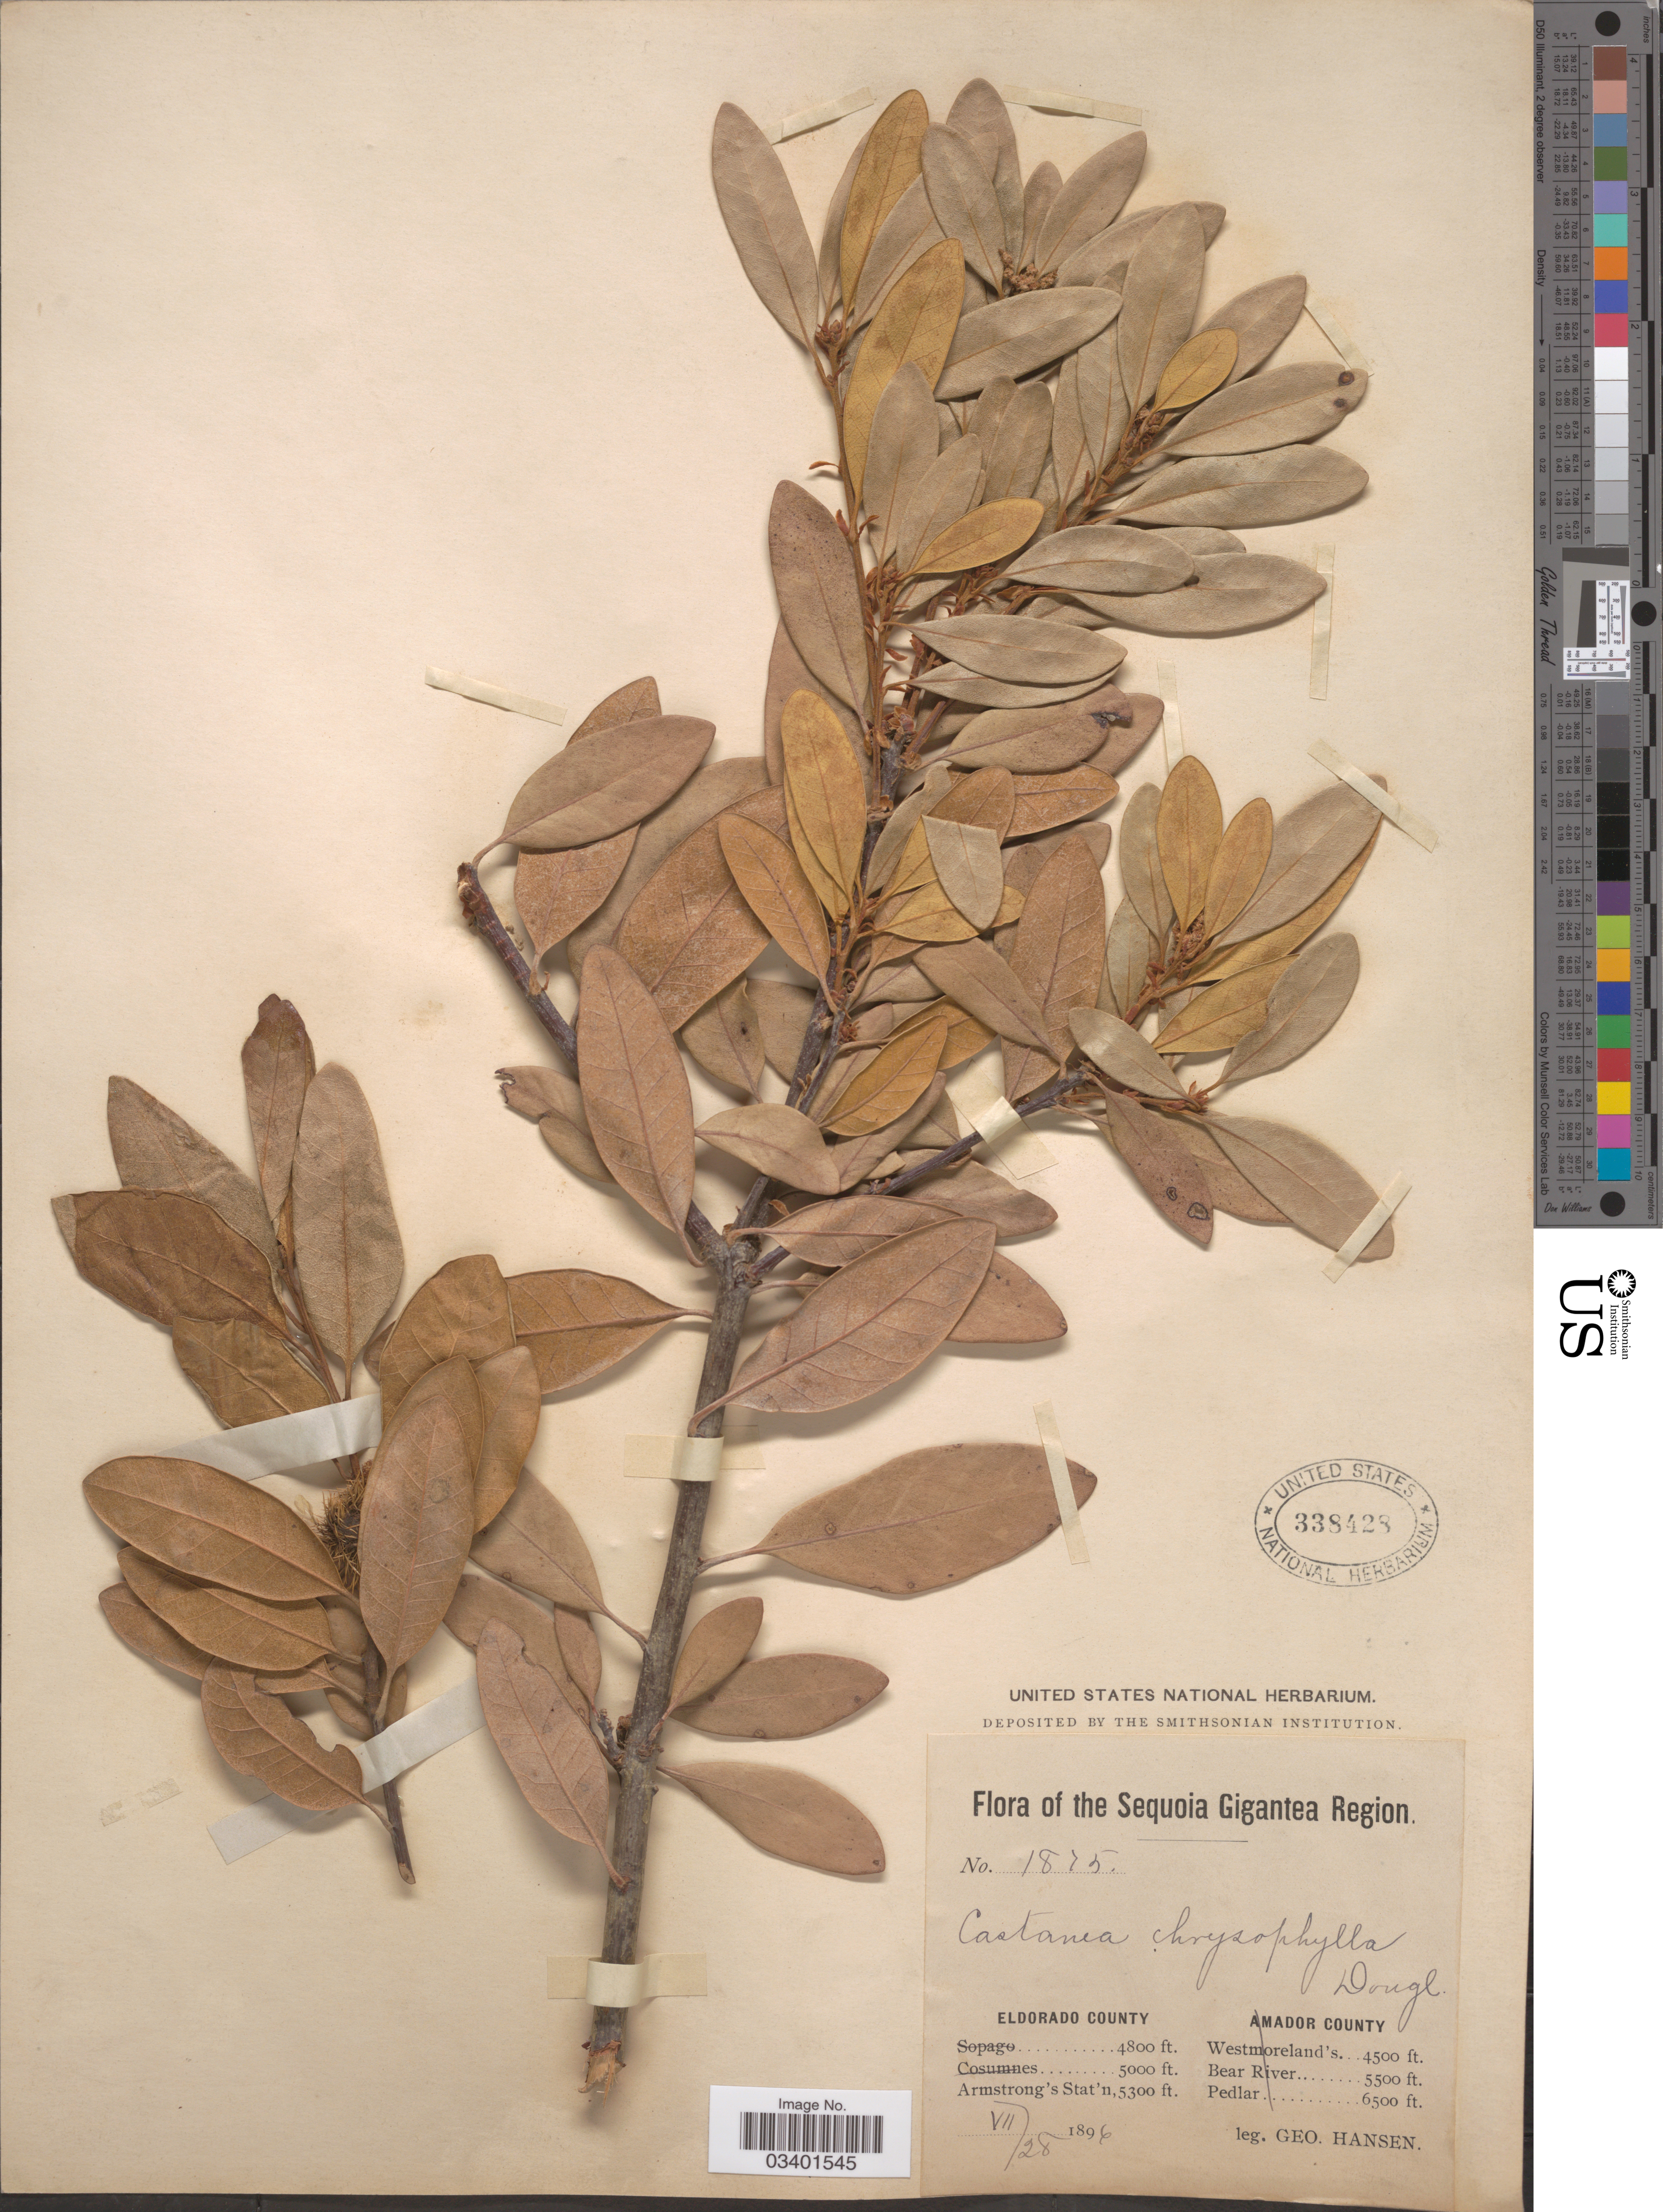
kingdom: Plantae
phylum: Tracheophyta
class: Magnoliopsida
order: Fagales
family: Fagaceae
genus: Chrysolepis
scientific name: Chrysolepis sempervirens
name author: (Kellogg) Hjelmq.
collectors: G. Hansen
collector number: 1875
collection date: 1896-07-28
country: United States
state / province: California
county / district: El Dorado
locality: Sequoia Gigantea Region. Eldorado County. Armstrong's Stat'n.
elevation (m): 1615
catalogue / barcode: US 338428